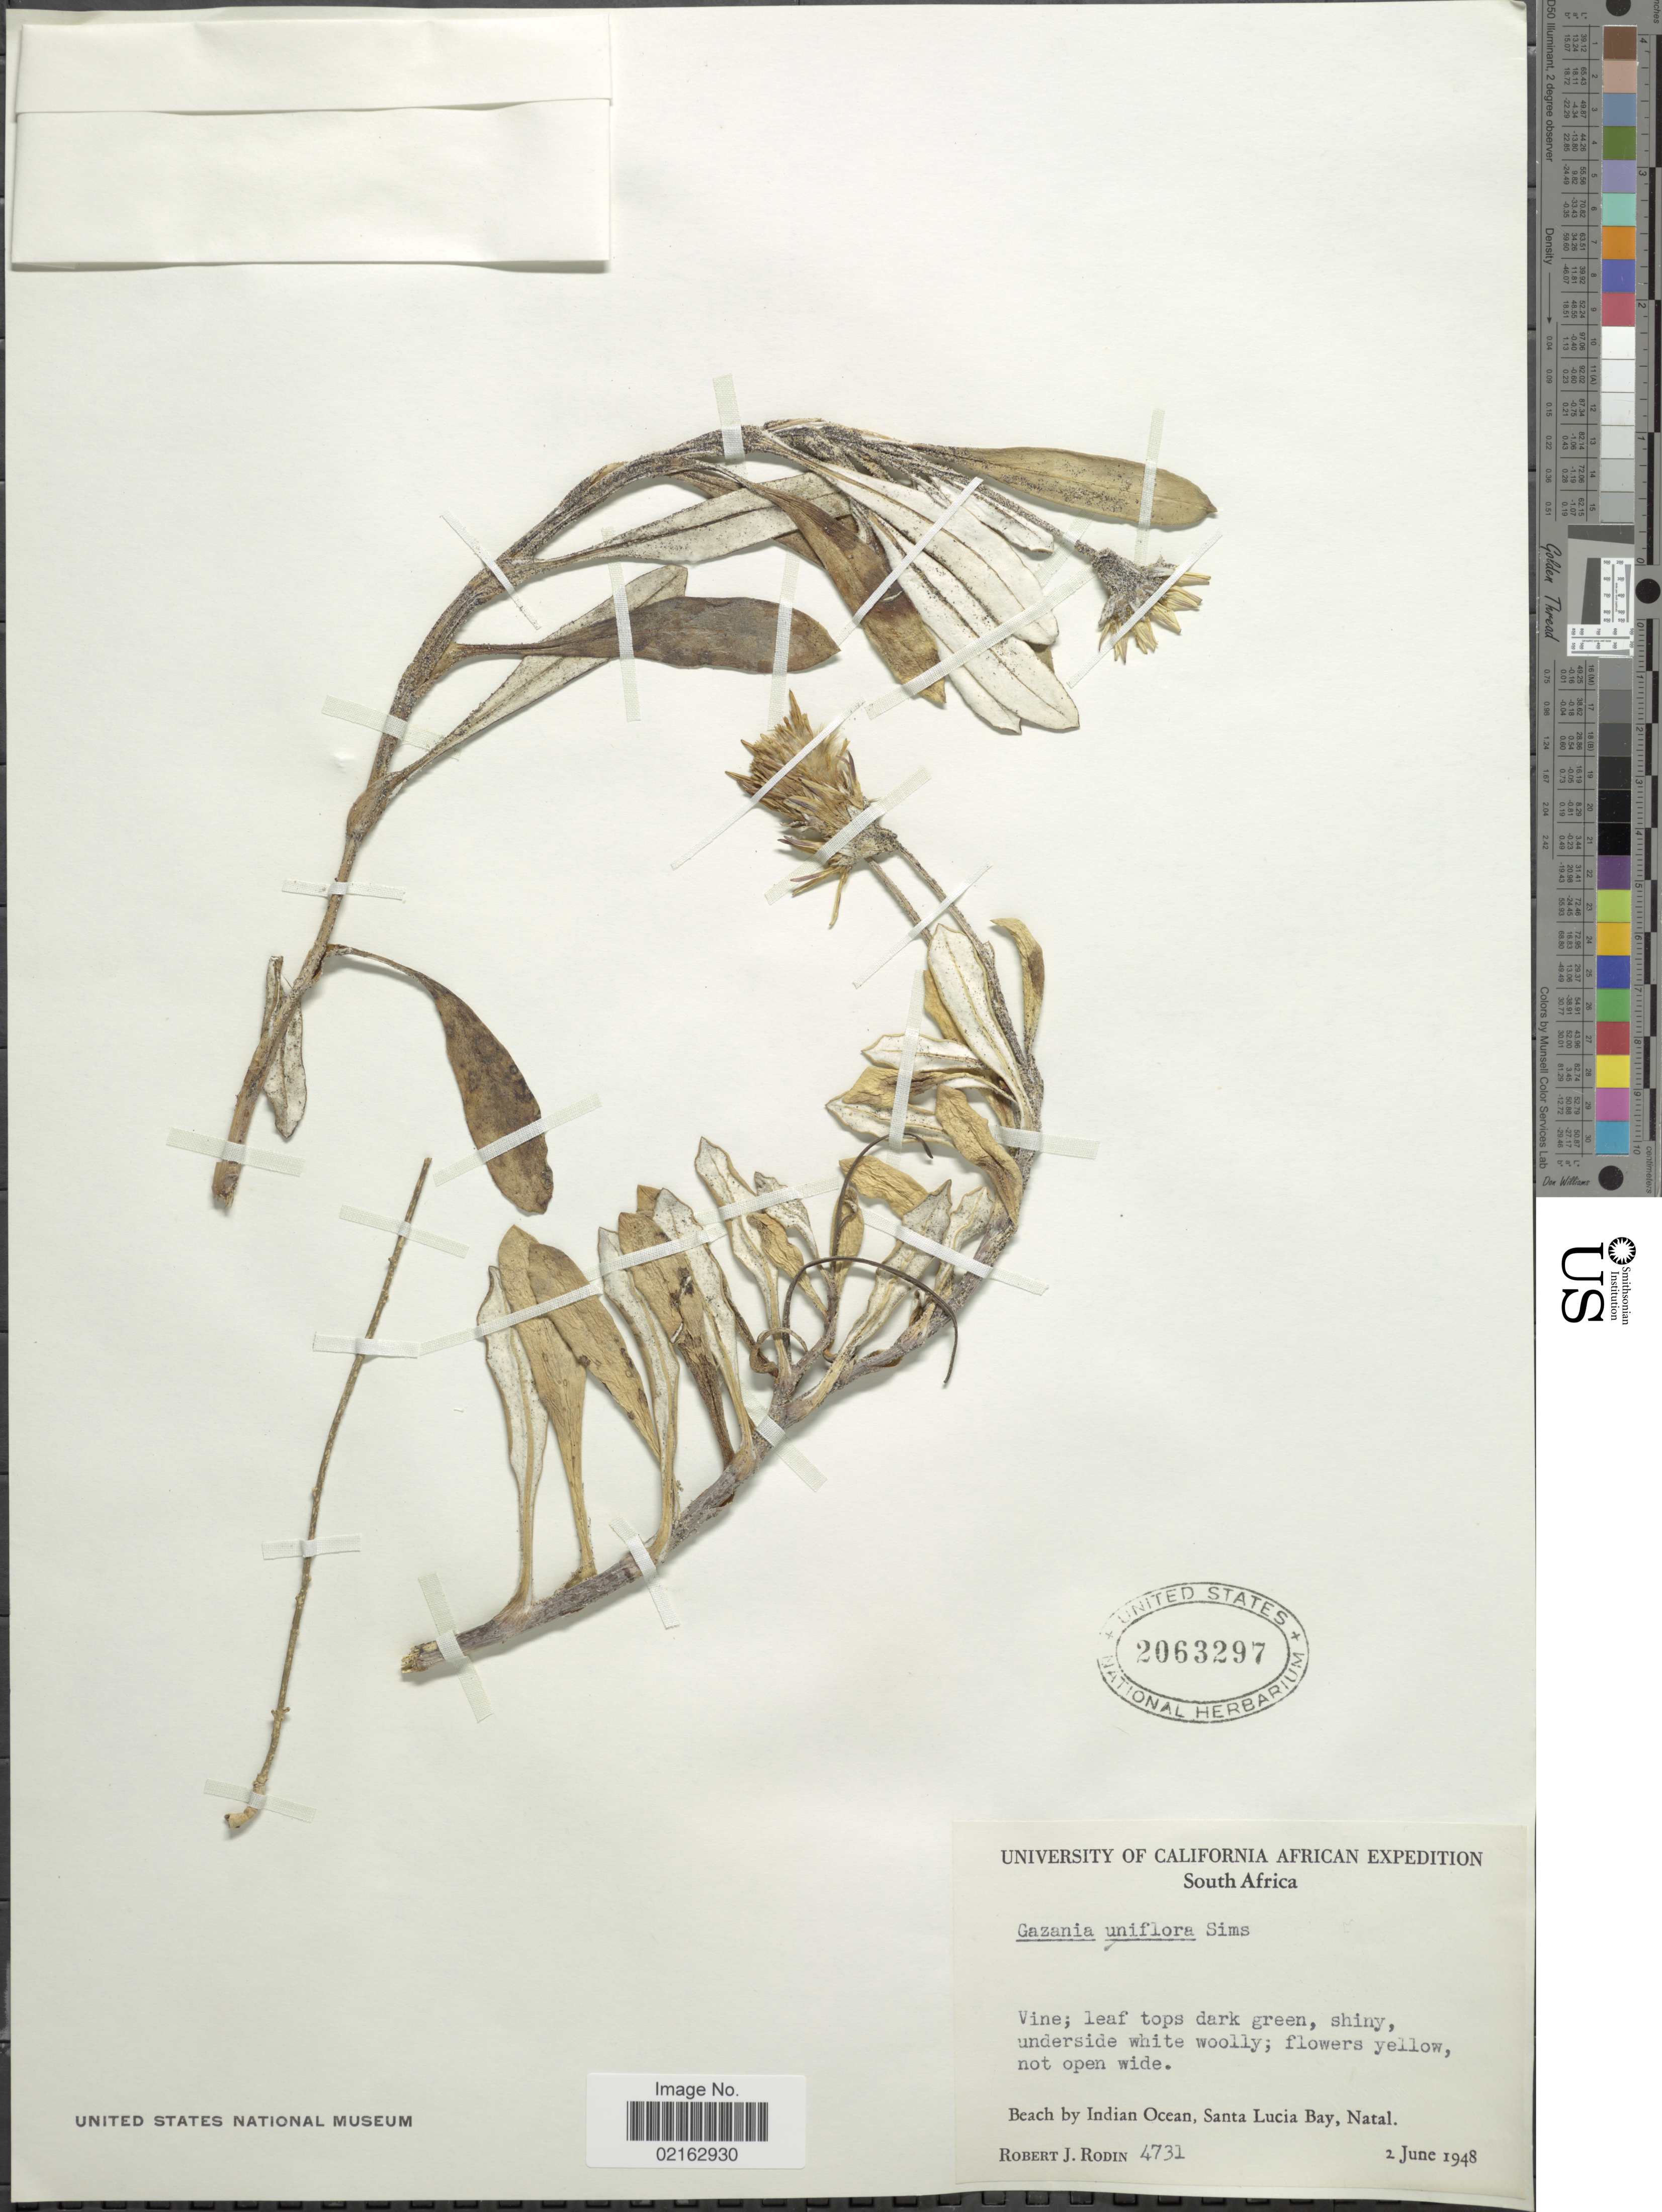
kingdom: Plantae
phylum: Tracheophyta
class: Magnoliopsida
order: Asterales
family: Asteraceae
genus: Gazania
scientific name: Gazania rigens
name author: (L.) Gaertn.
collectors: R. J. Rodin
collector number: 4731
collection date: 1948-06-02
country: South Africa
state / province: KwaZulu-Natal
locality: Beach by Indian Ocean, Santa Lucia Bay, Natal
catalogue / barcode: US 2063297